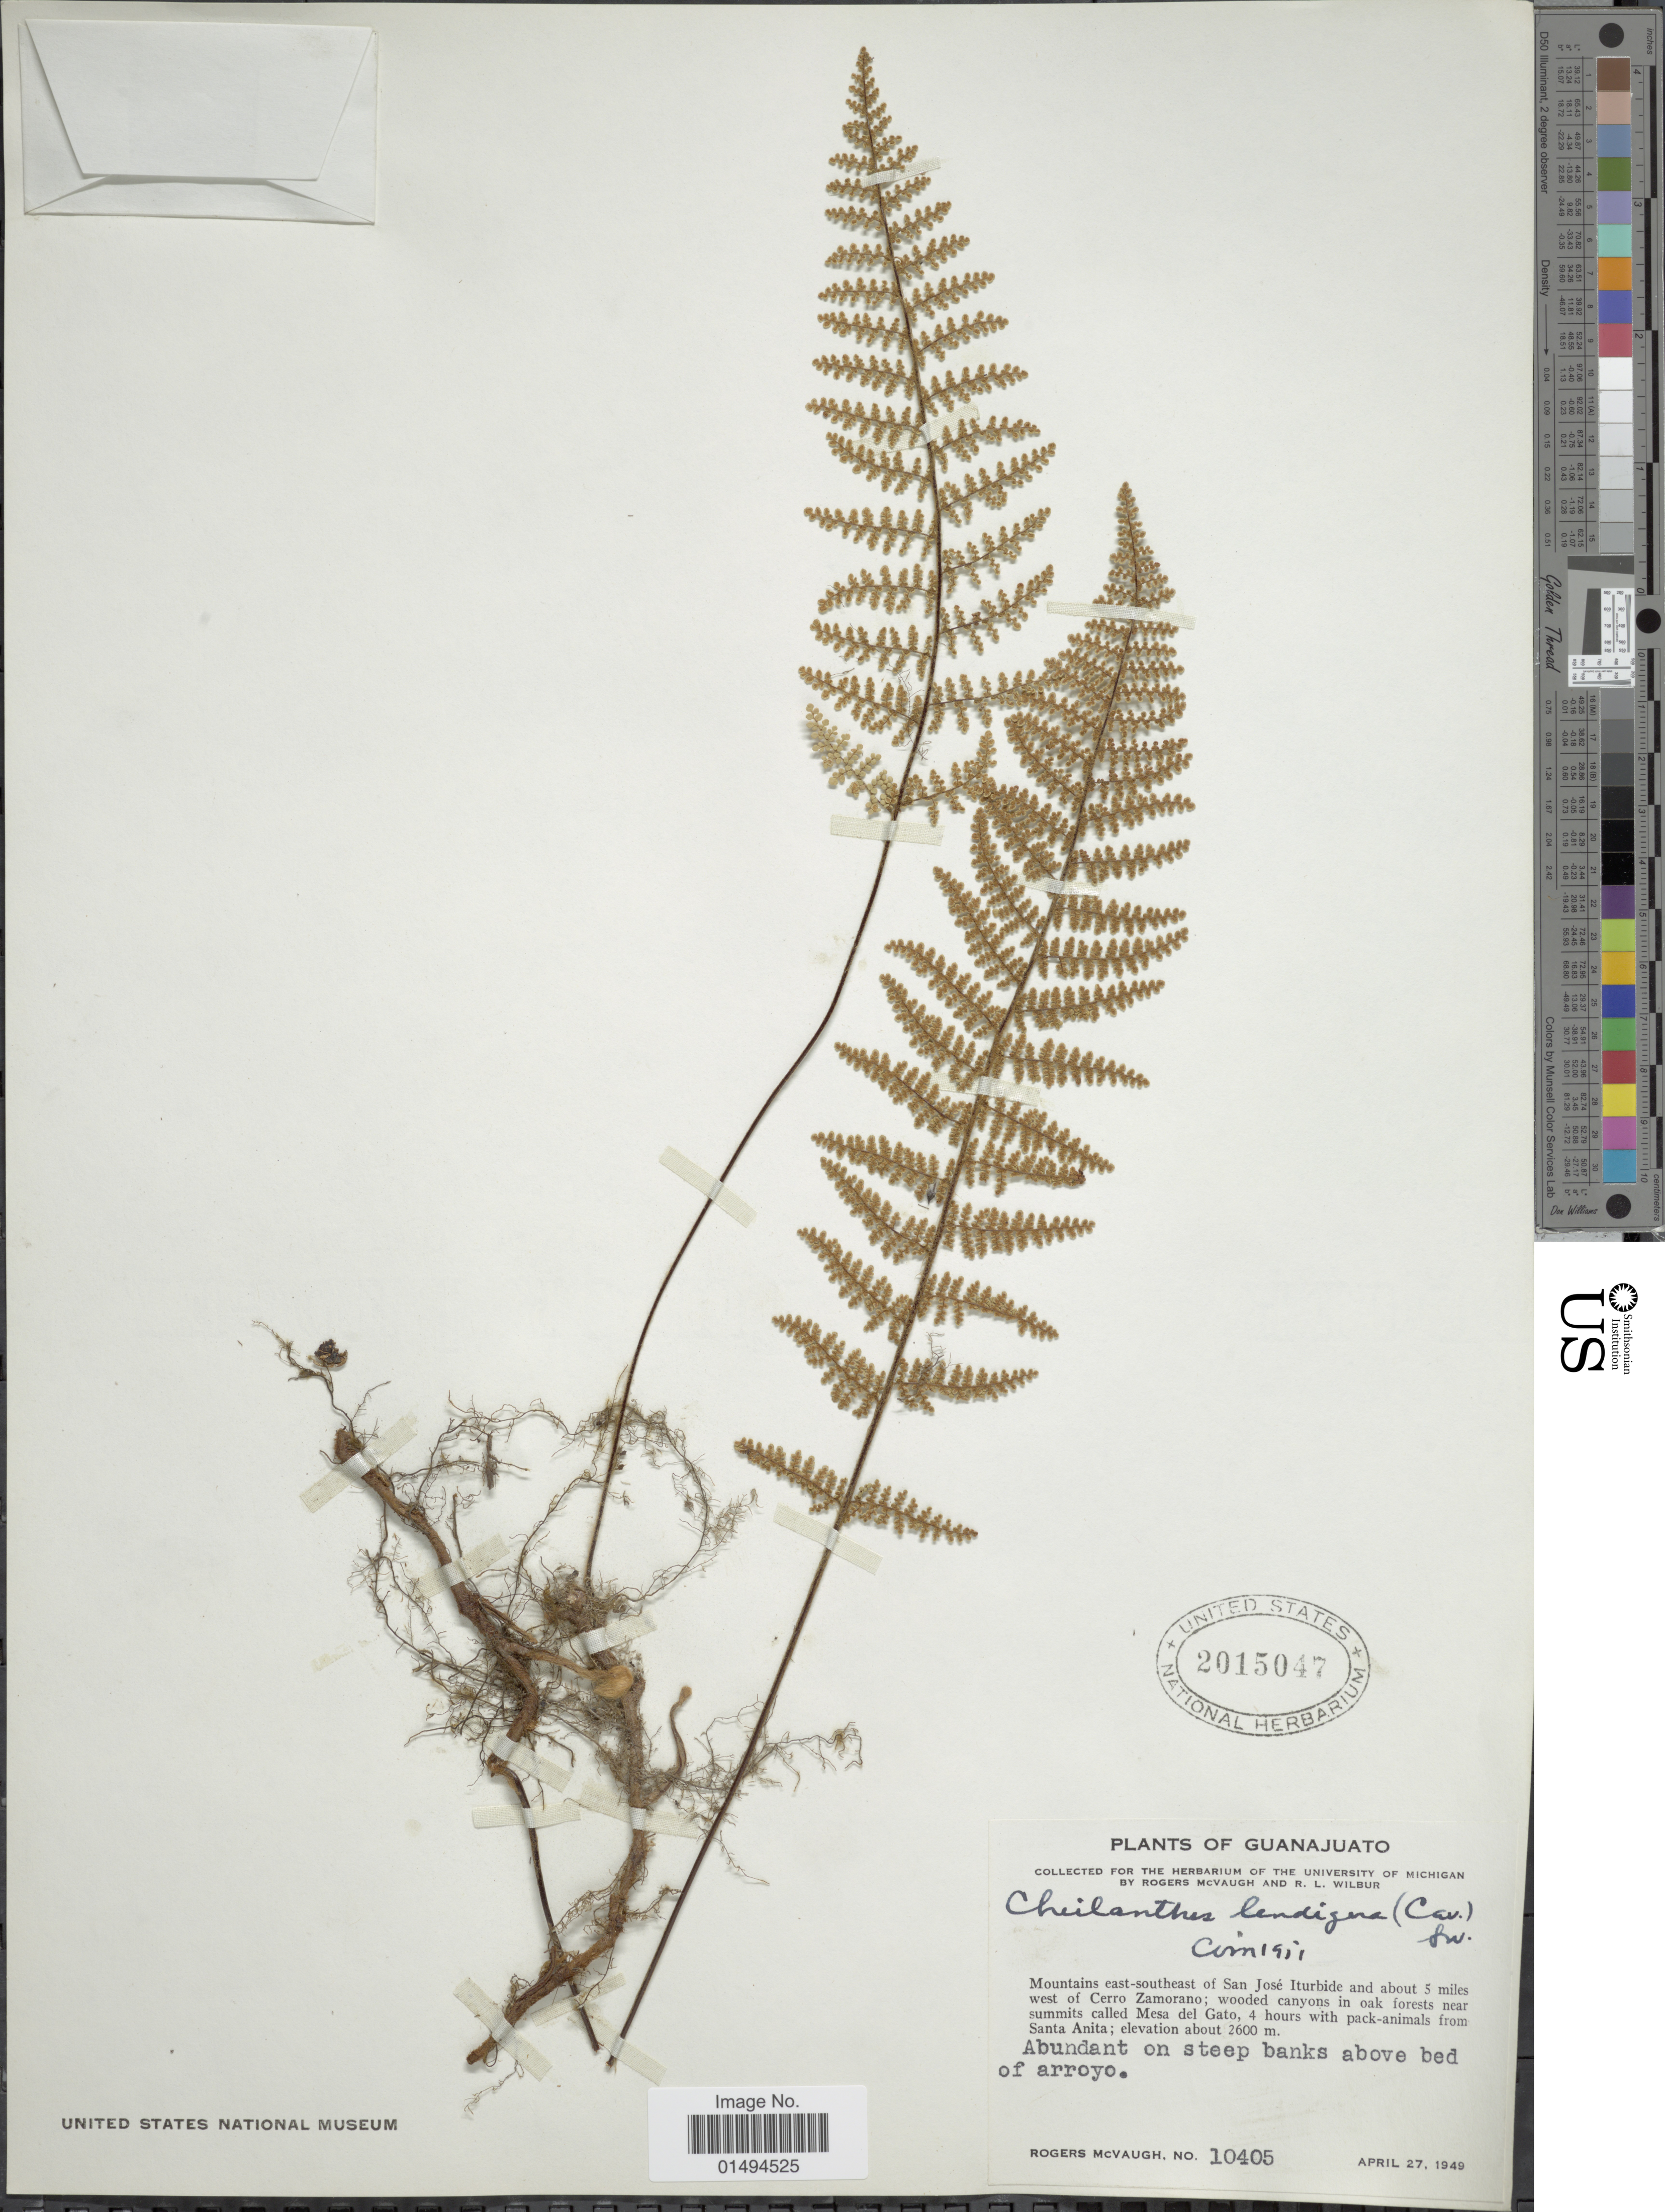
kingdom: Plantae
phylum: Tracheophyta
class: Polypodiopsida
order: Polypodiales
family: Pteridaceae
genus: Myriopteris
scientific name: Myriopteris lendigera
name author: (Cav.) J. Sm.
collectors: R. McVaugh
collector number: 10405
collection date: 1949-04-27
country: Mexico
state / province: Guanajuato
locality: Mountains east-southeast of San Jose Iturbide and about 5 miles west of Cerro Zamorano; wooded canyons in oak forests near summits called Mesa del Gato, 4 hours with pack-animals from Santa Anita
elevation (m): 2600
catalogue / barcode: US 2015047